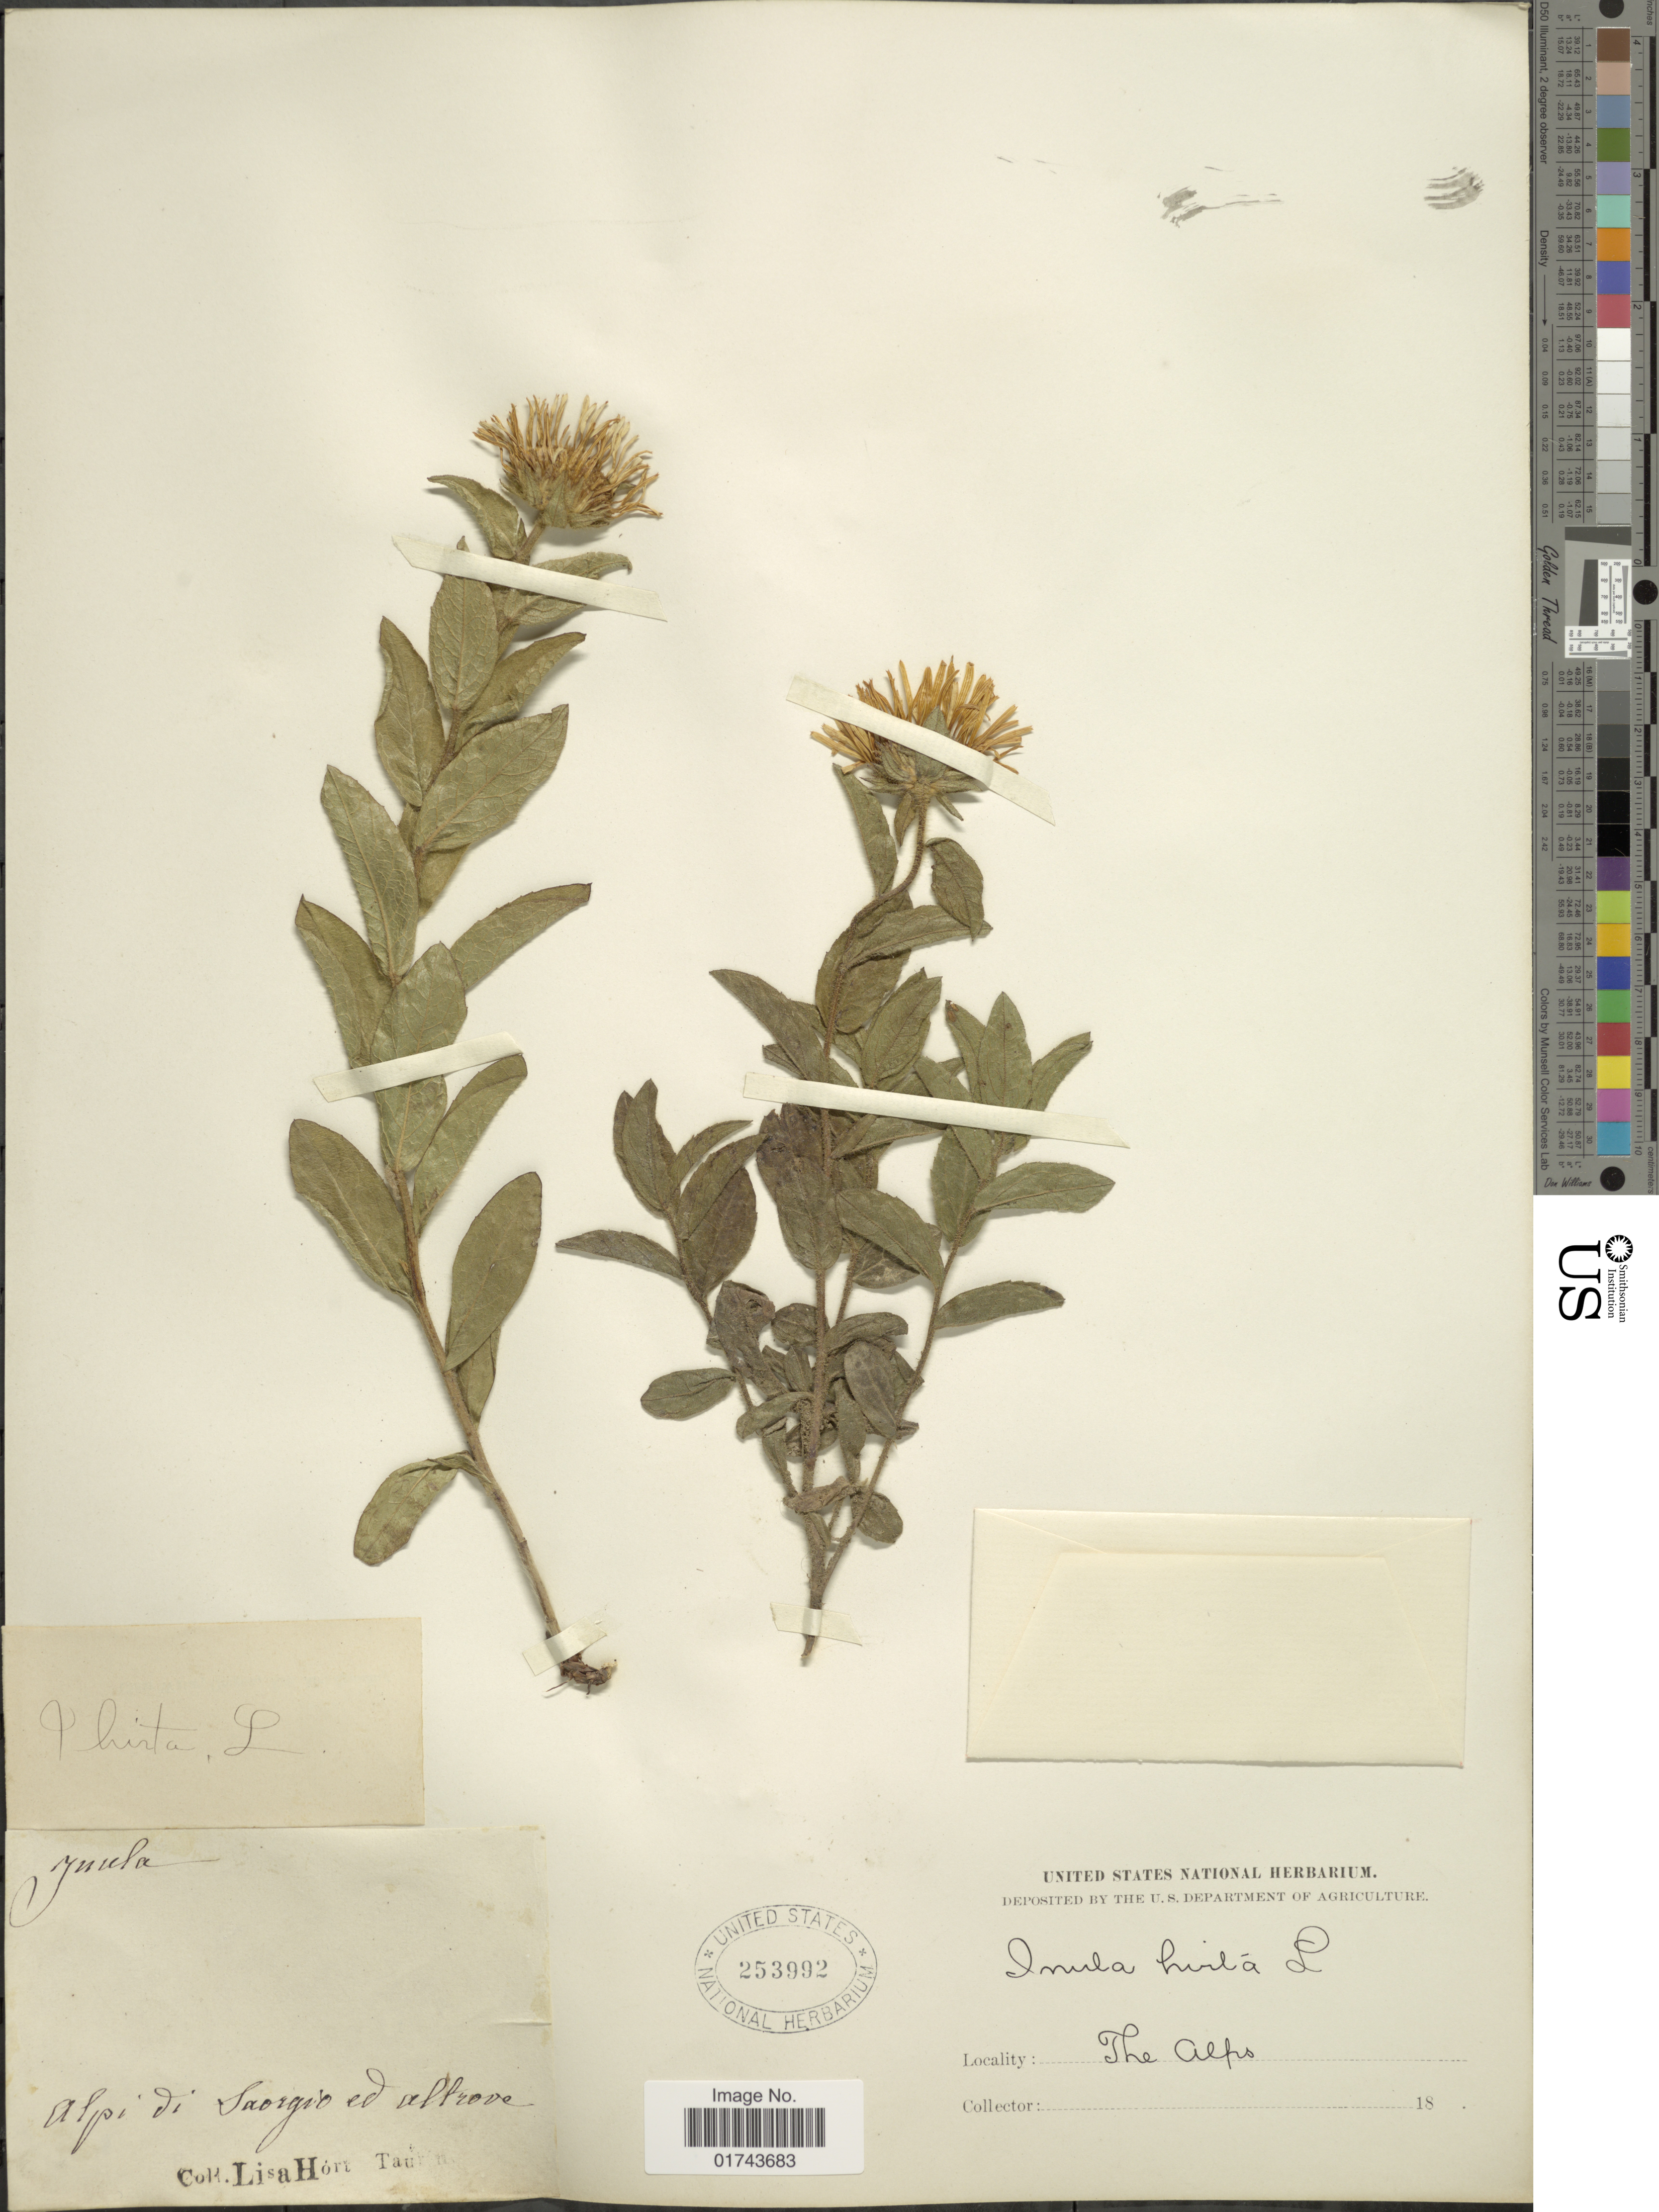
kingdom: Plantae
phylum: Tracheophyta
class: Magnoliopsida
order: Asterales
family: Asteraceae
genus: Inula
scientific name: Inula hirta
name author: L.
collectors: L. Hort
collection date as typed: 18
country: France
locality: The Alps, Alpi di Saorgio ed allrove [interpreted]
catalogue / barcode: US 253992